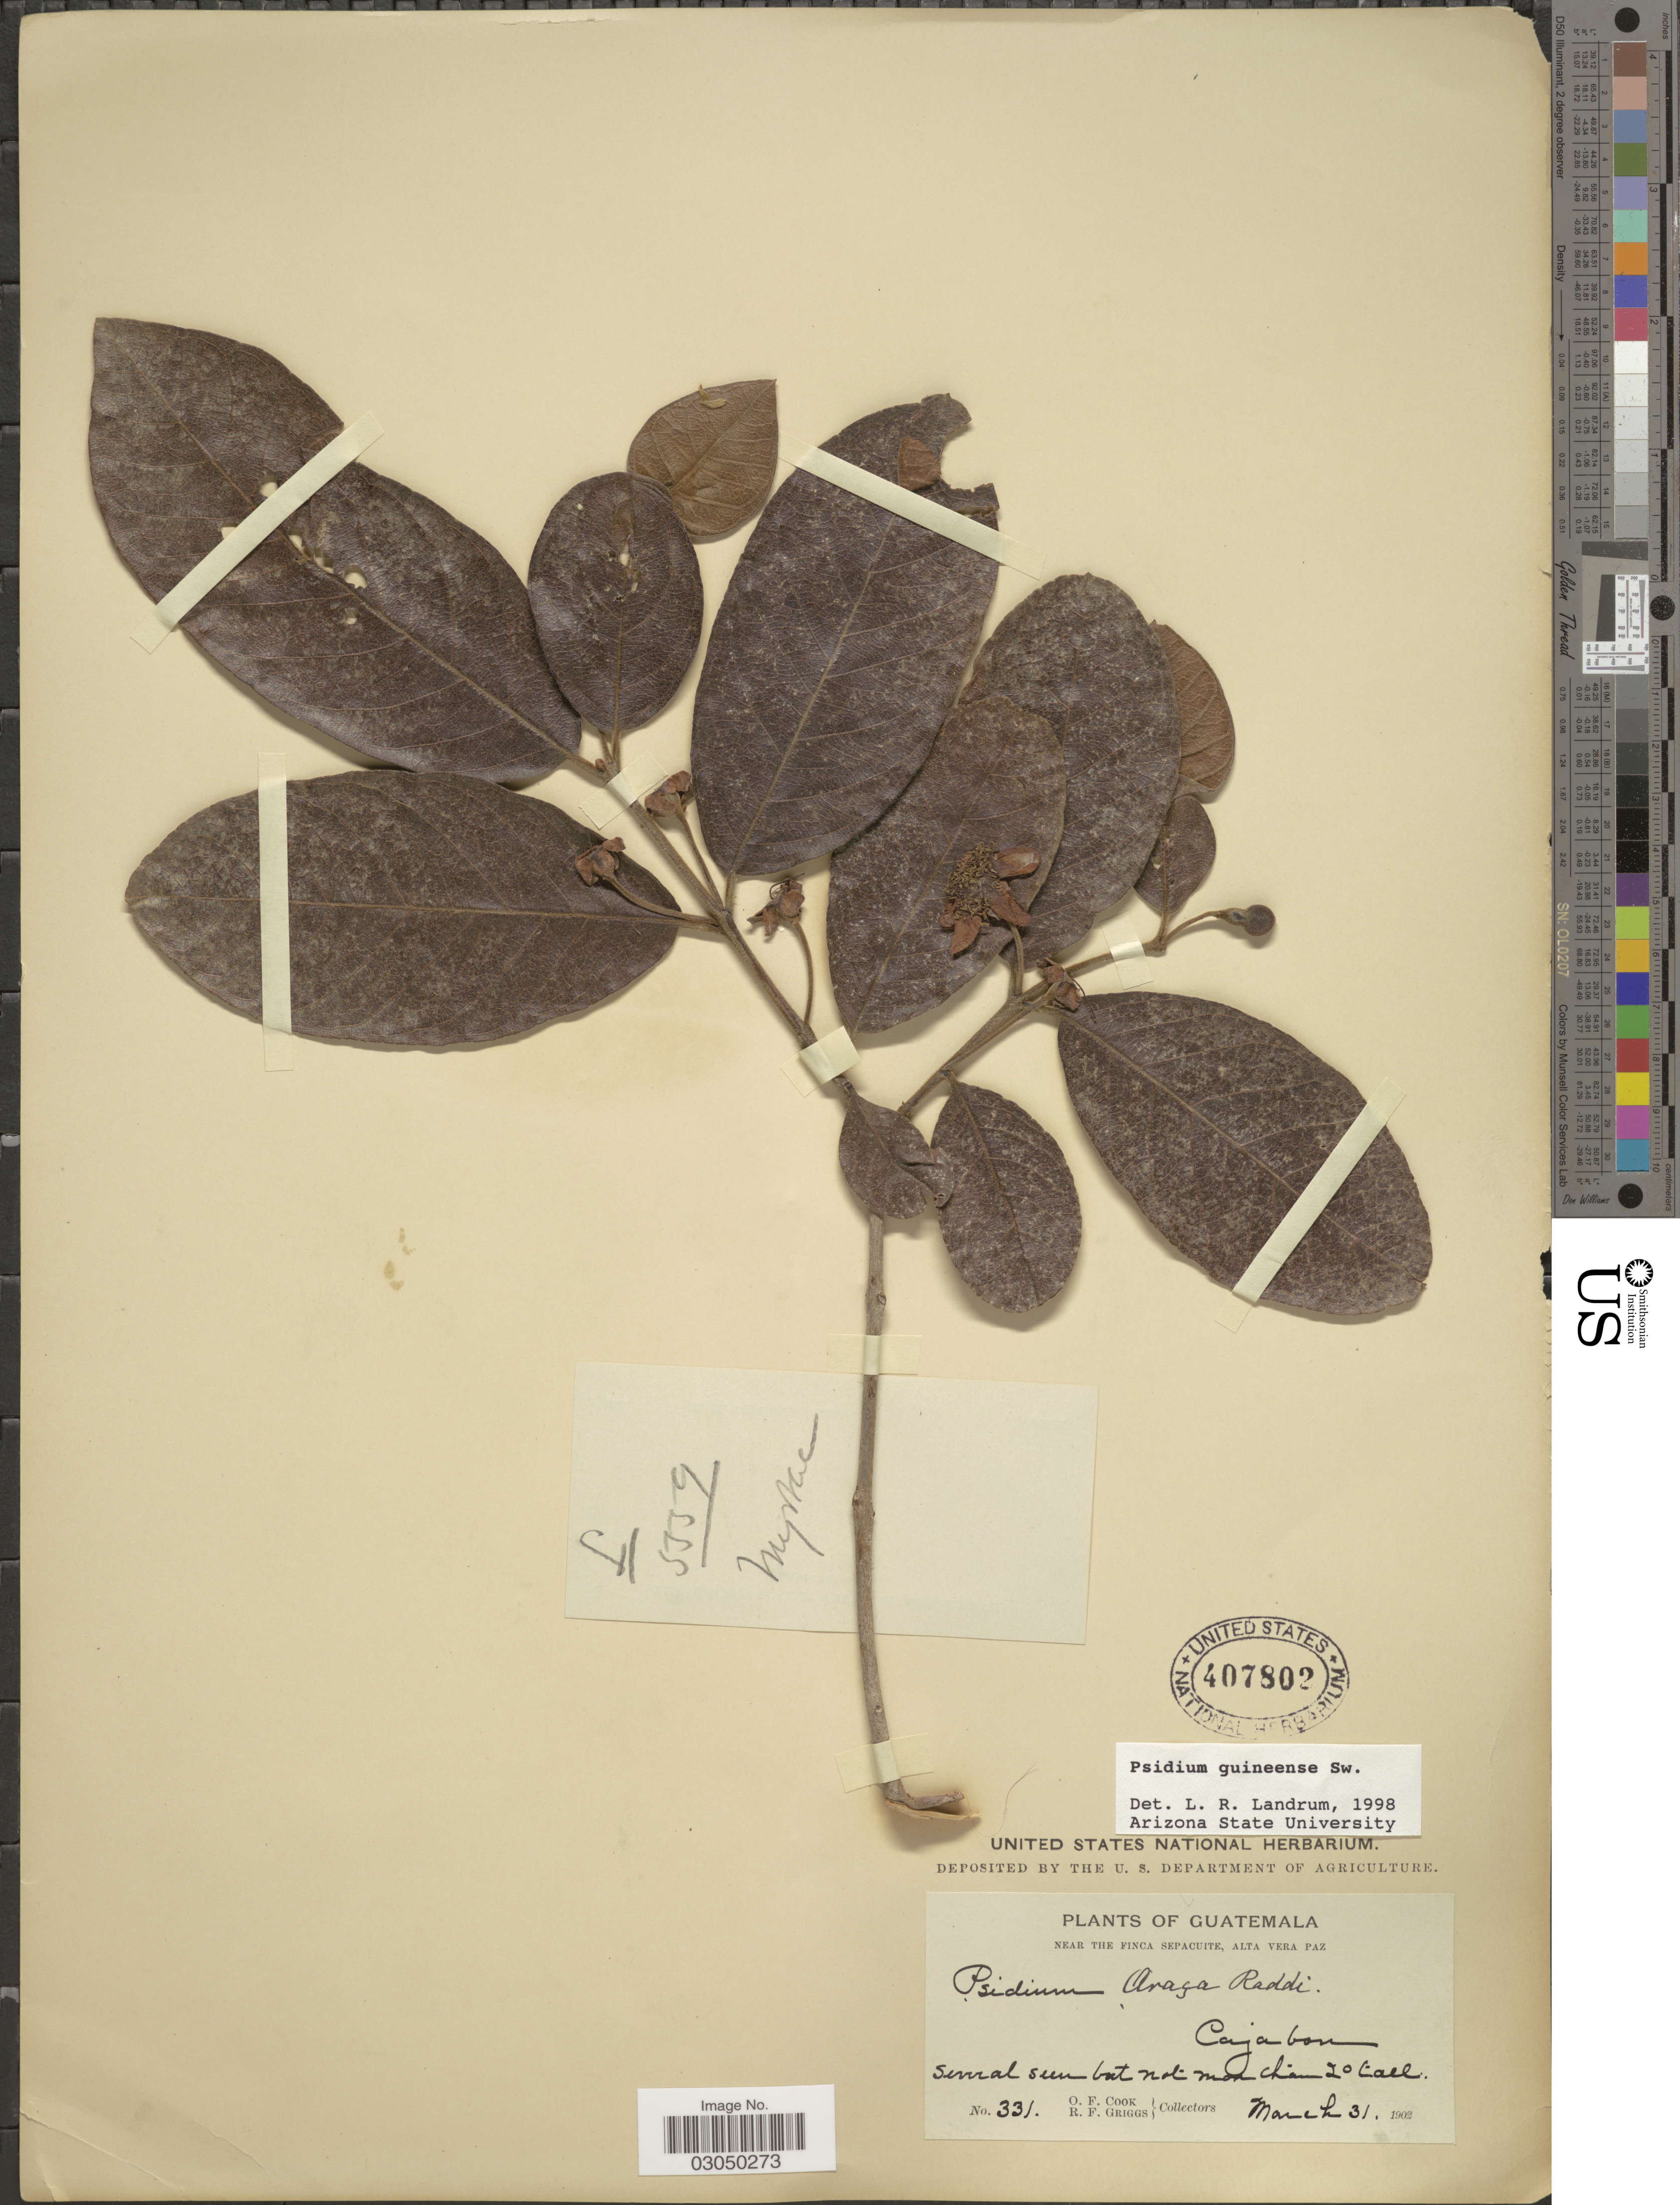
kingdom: Plantae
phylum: Tracheophyta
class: Magnoliopsida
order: Myrtales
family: Myrtaceae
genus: Psidium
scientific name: Psidium guineense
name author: Sw.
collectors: O. F. Cook & R. F. Griggs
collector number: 331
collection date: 1902-03-31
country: Guatemala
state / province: Alta Verapaz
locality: Near the Finca Sepacuite, Alta Vera Paz. Cajabon.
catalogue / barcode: US 407802